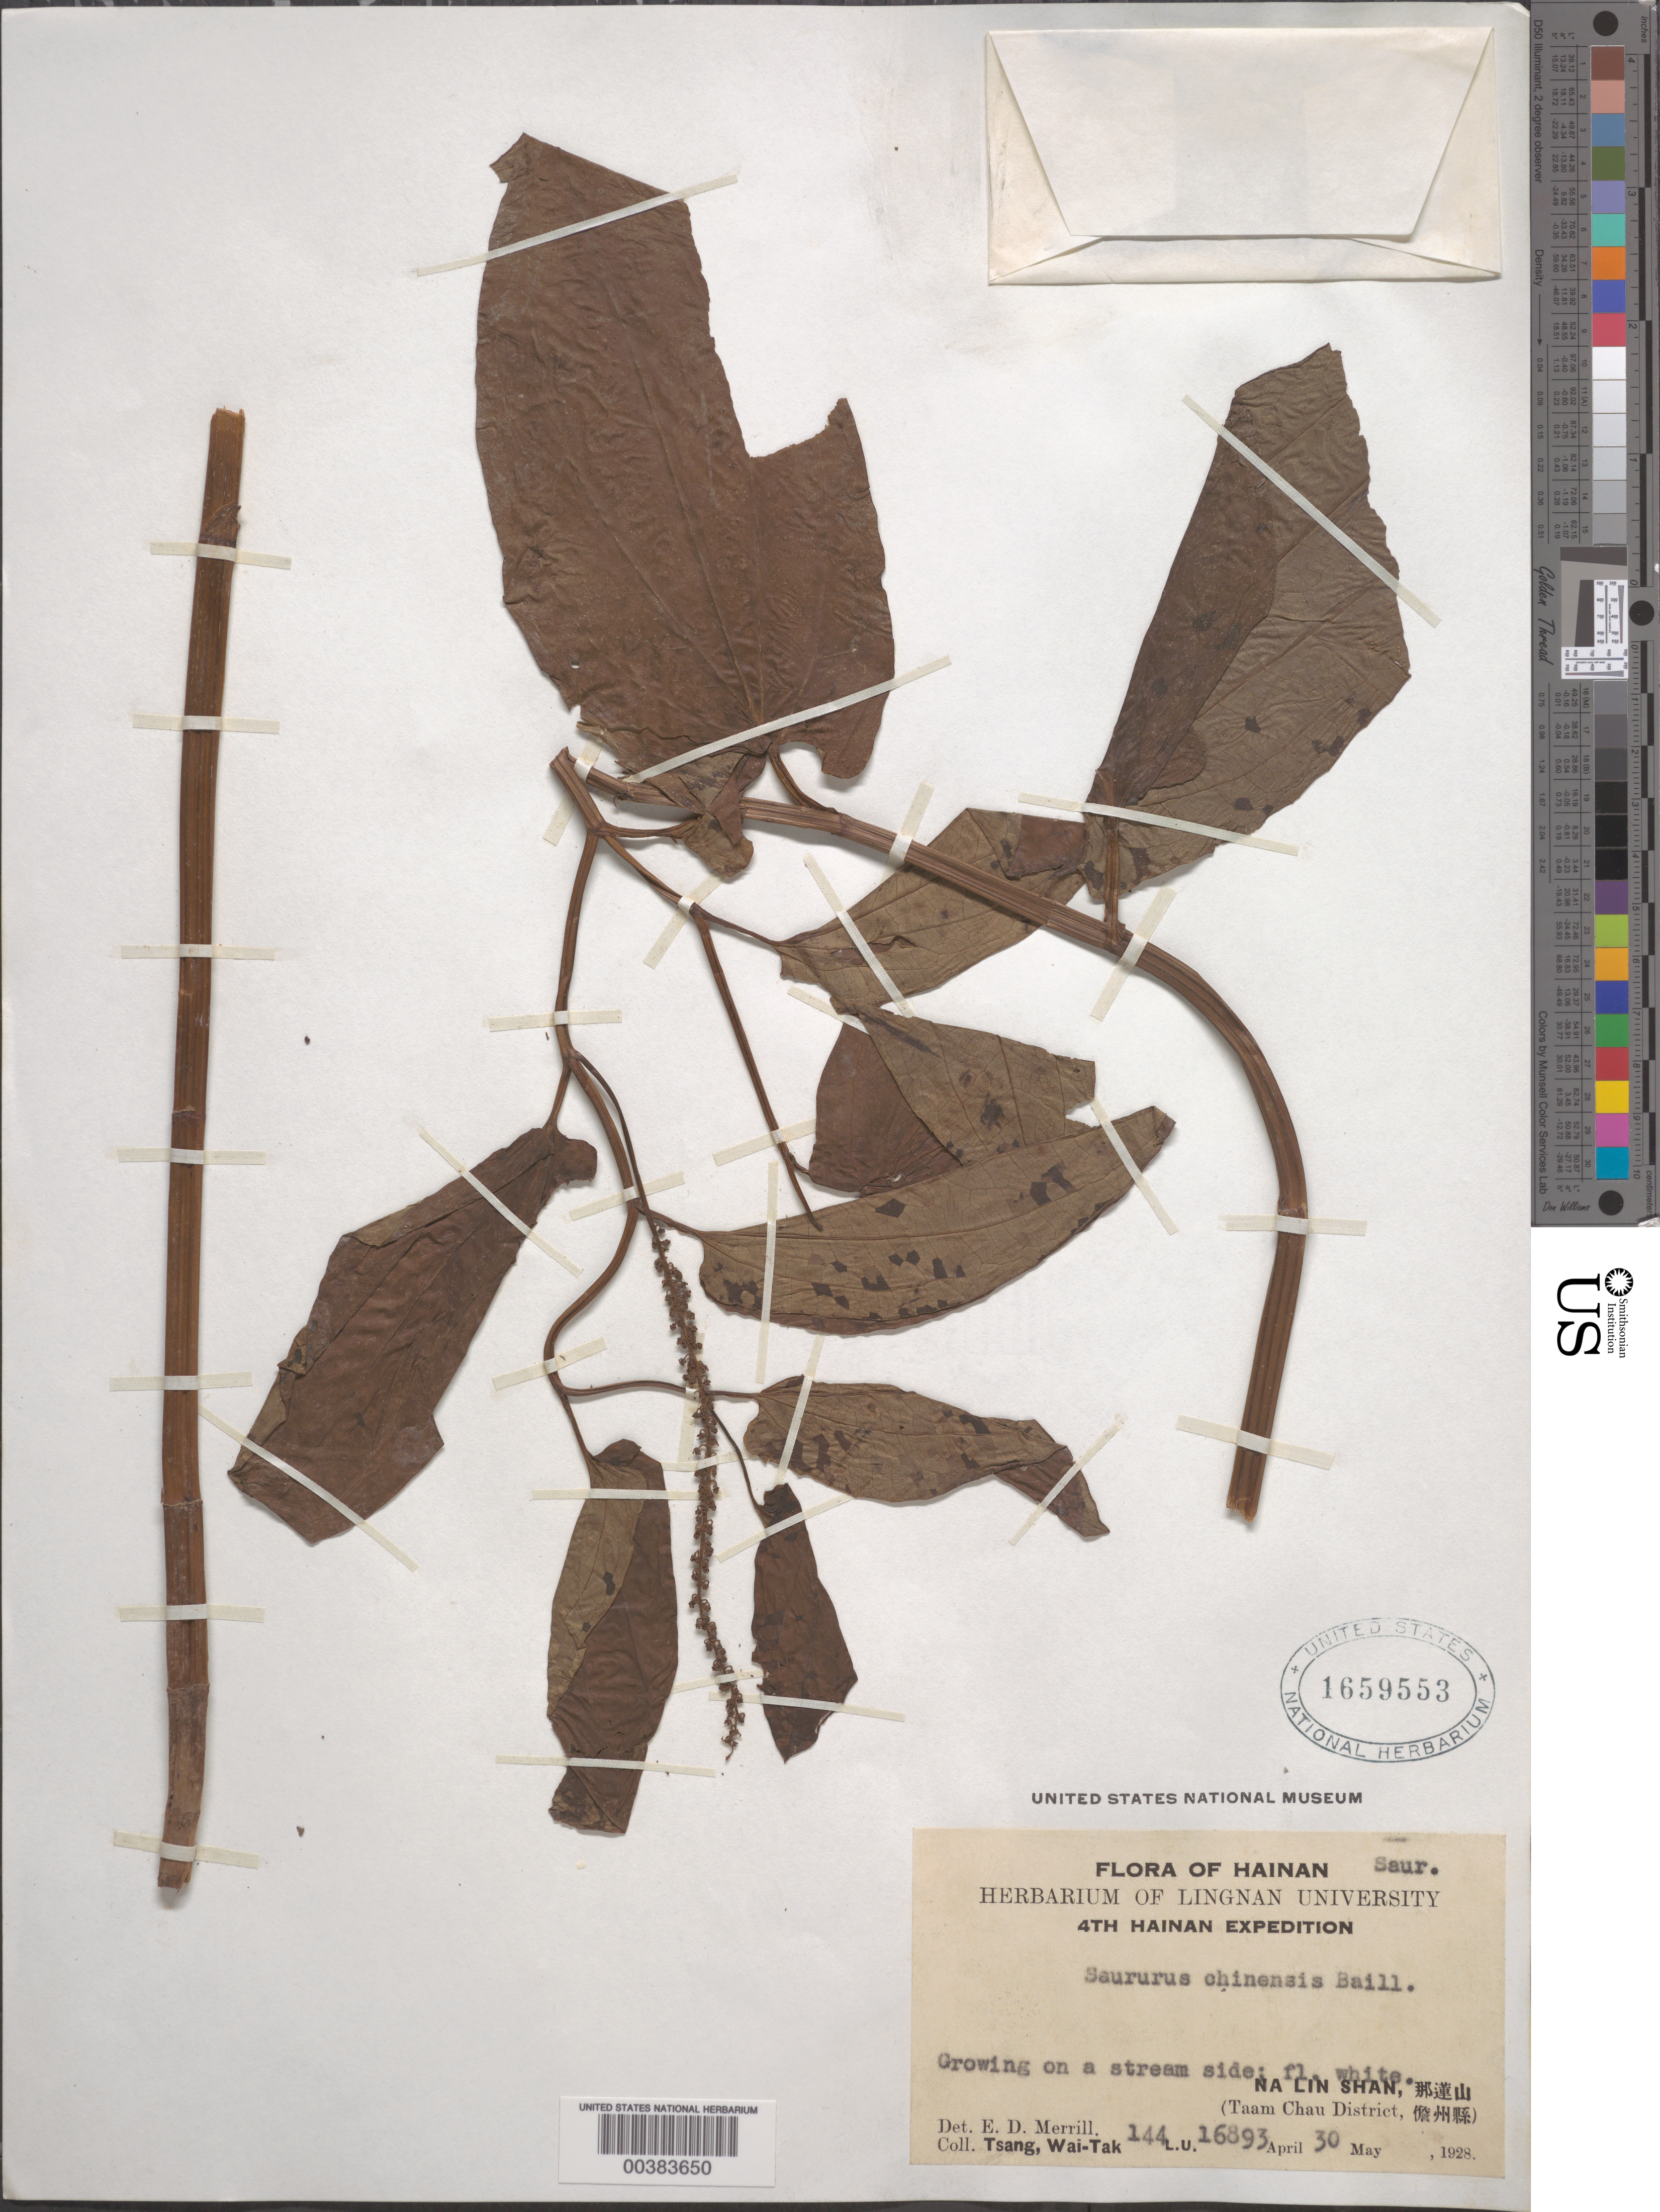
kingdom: Plantae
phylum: Tracheophyta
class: Magnoliopsida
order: Piperales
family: Saururaceae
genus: Saururus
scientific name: Saururus chinensis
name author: (Lour.) Baill.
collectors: W. T. Tsang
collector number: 144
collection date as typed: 30 Apr 1928 or 30 May 1928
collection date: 1928-04-30 or 1928-05-30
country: China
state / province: Hainan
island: Hainan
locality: Na lin shan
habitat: On the side of a stream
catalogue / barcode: US 1659553